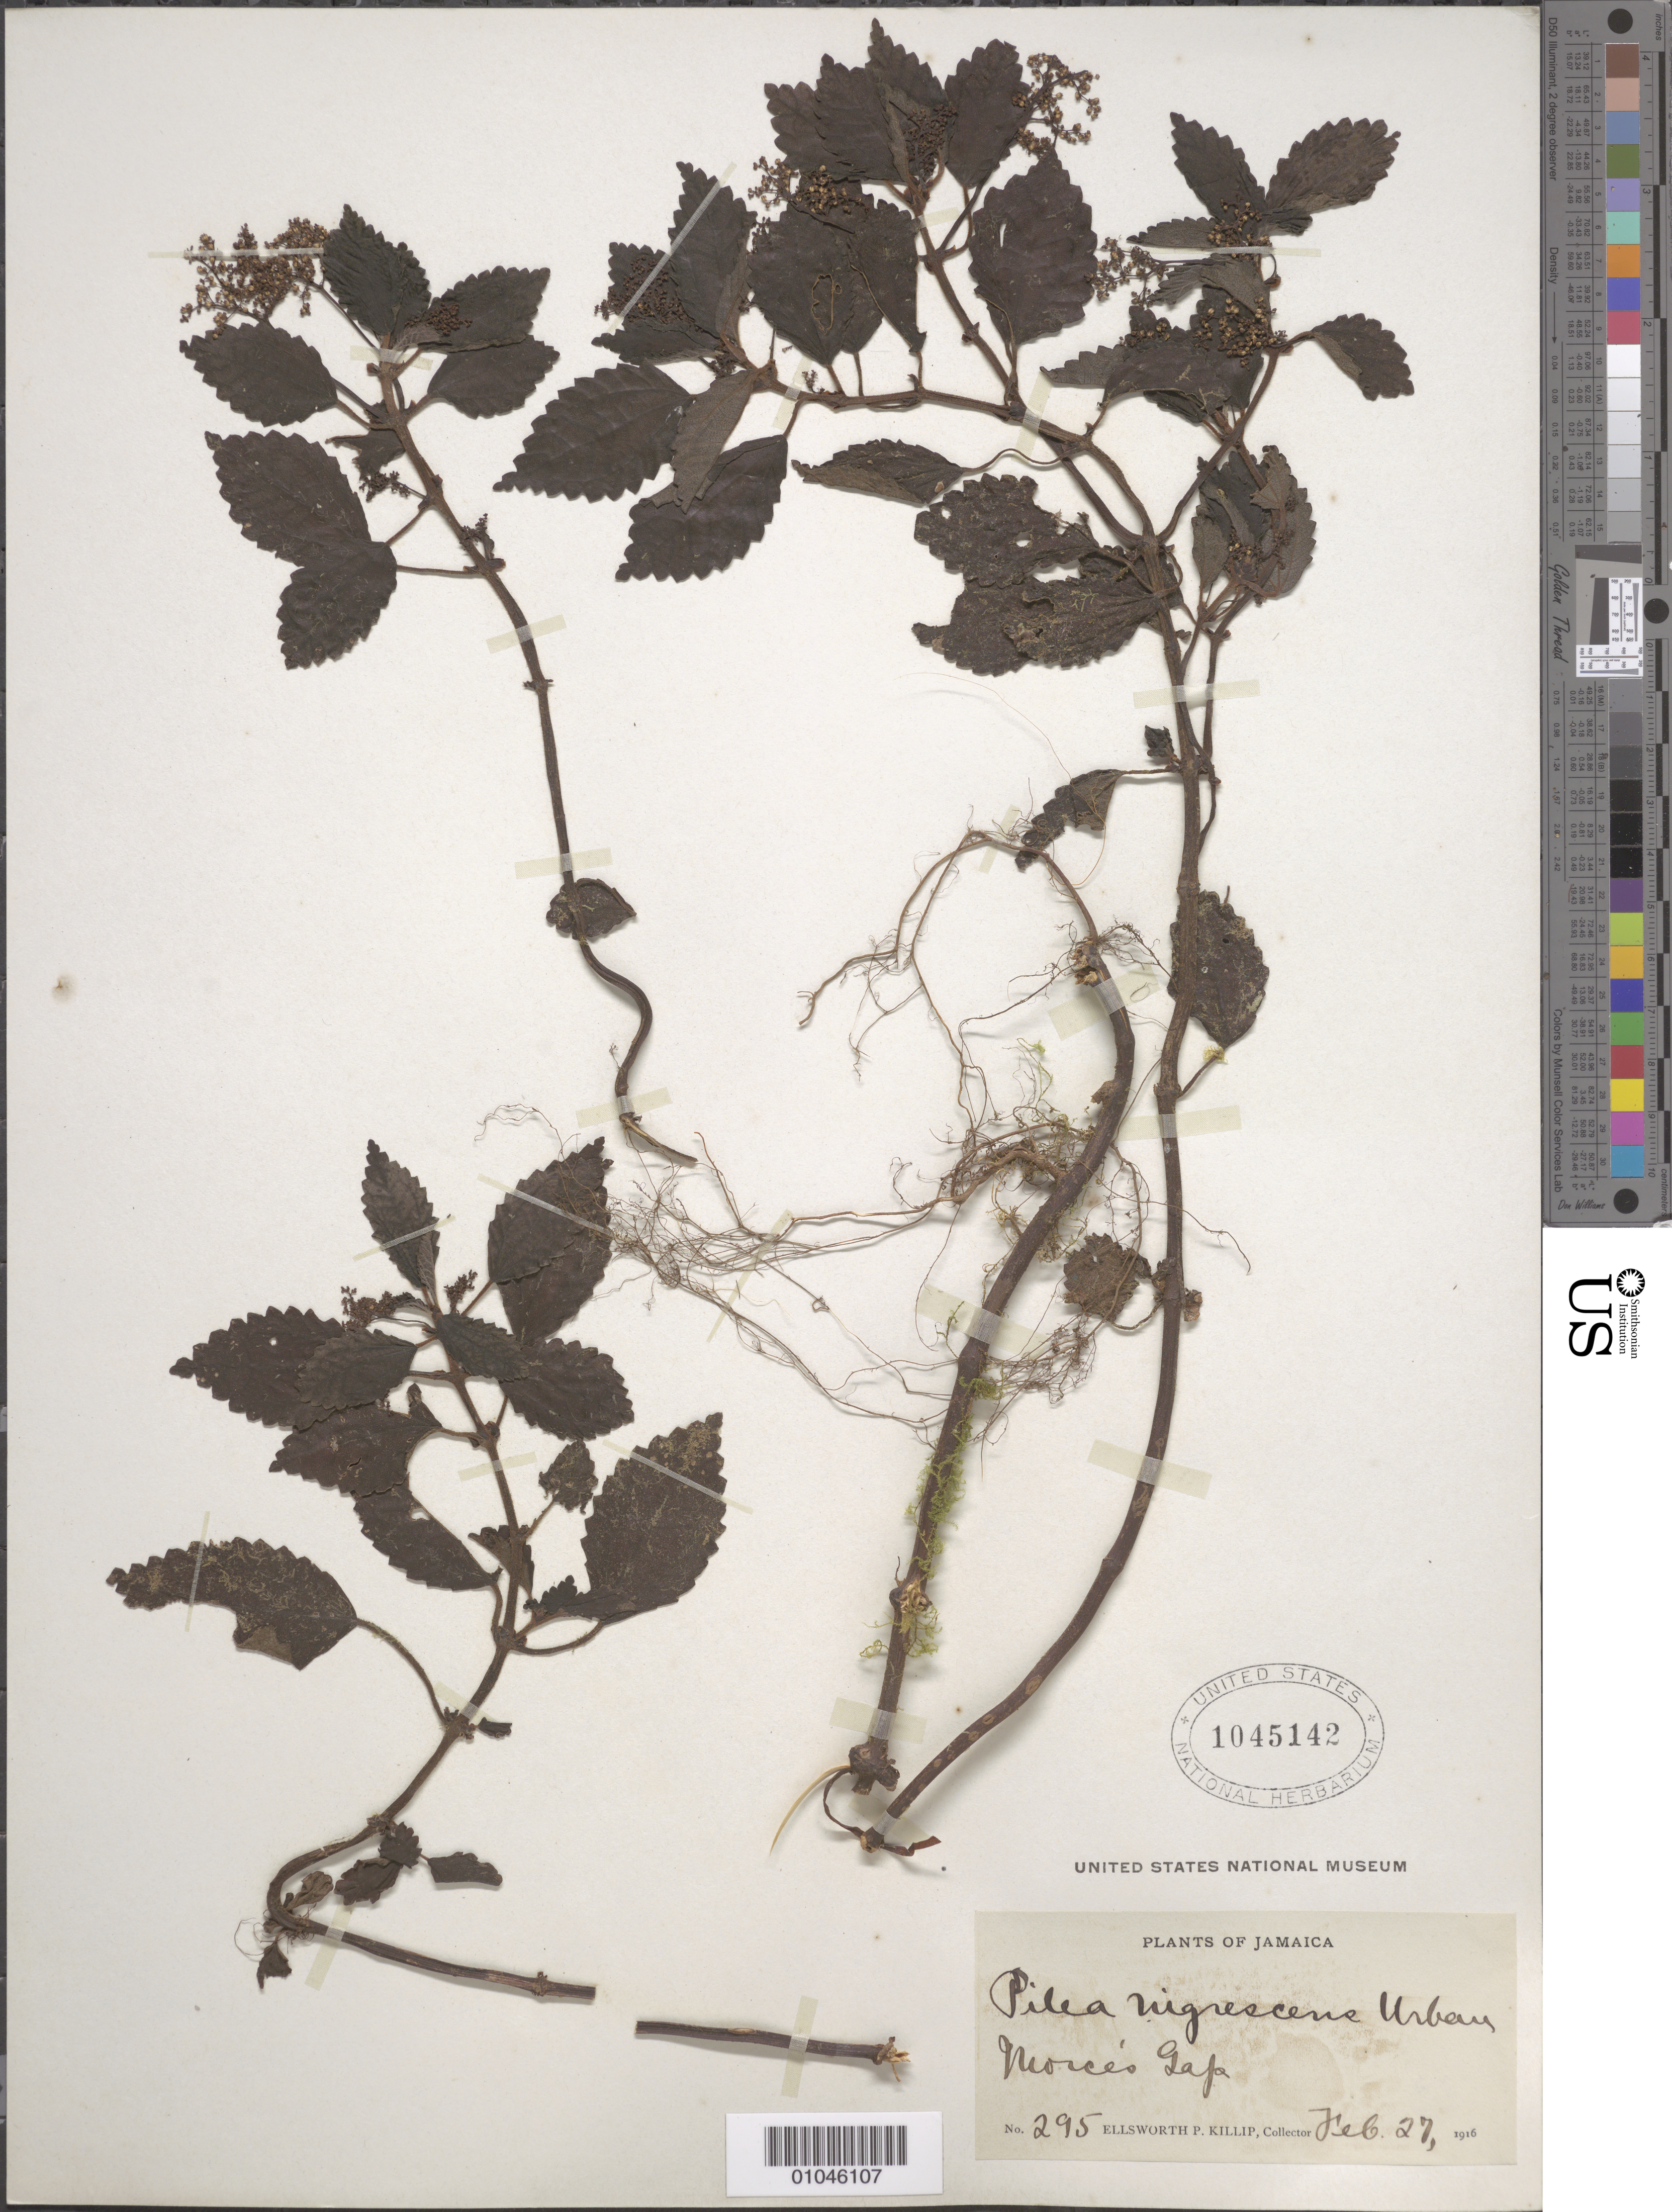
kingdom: Plantae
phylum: Tracheophyta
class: Magnoliopsida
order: Rosales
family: Urticaceae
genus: Pilea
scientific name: Pilea nigrescens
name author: Urb.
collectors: E. P. Killip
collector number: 295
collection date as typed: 27 Feb 1916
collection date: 1916-02-27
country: Jamaica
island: Jamaica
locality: Morce's Gap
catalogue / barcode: US 1045142